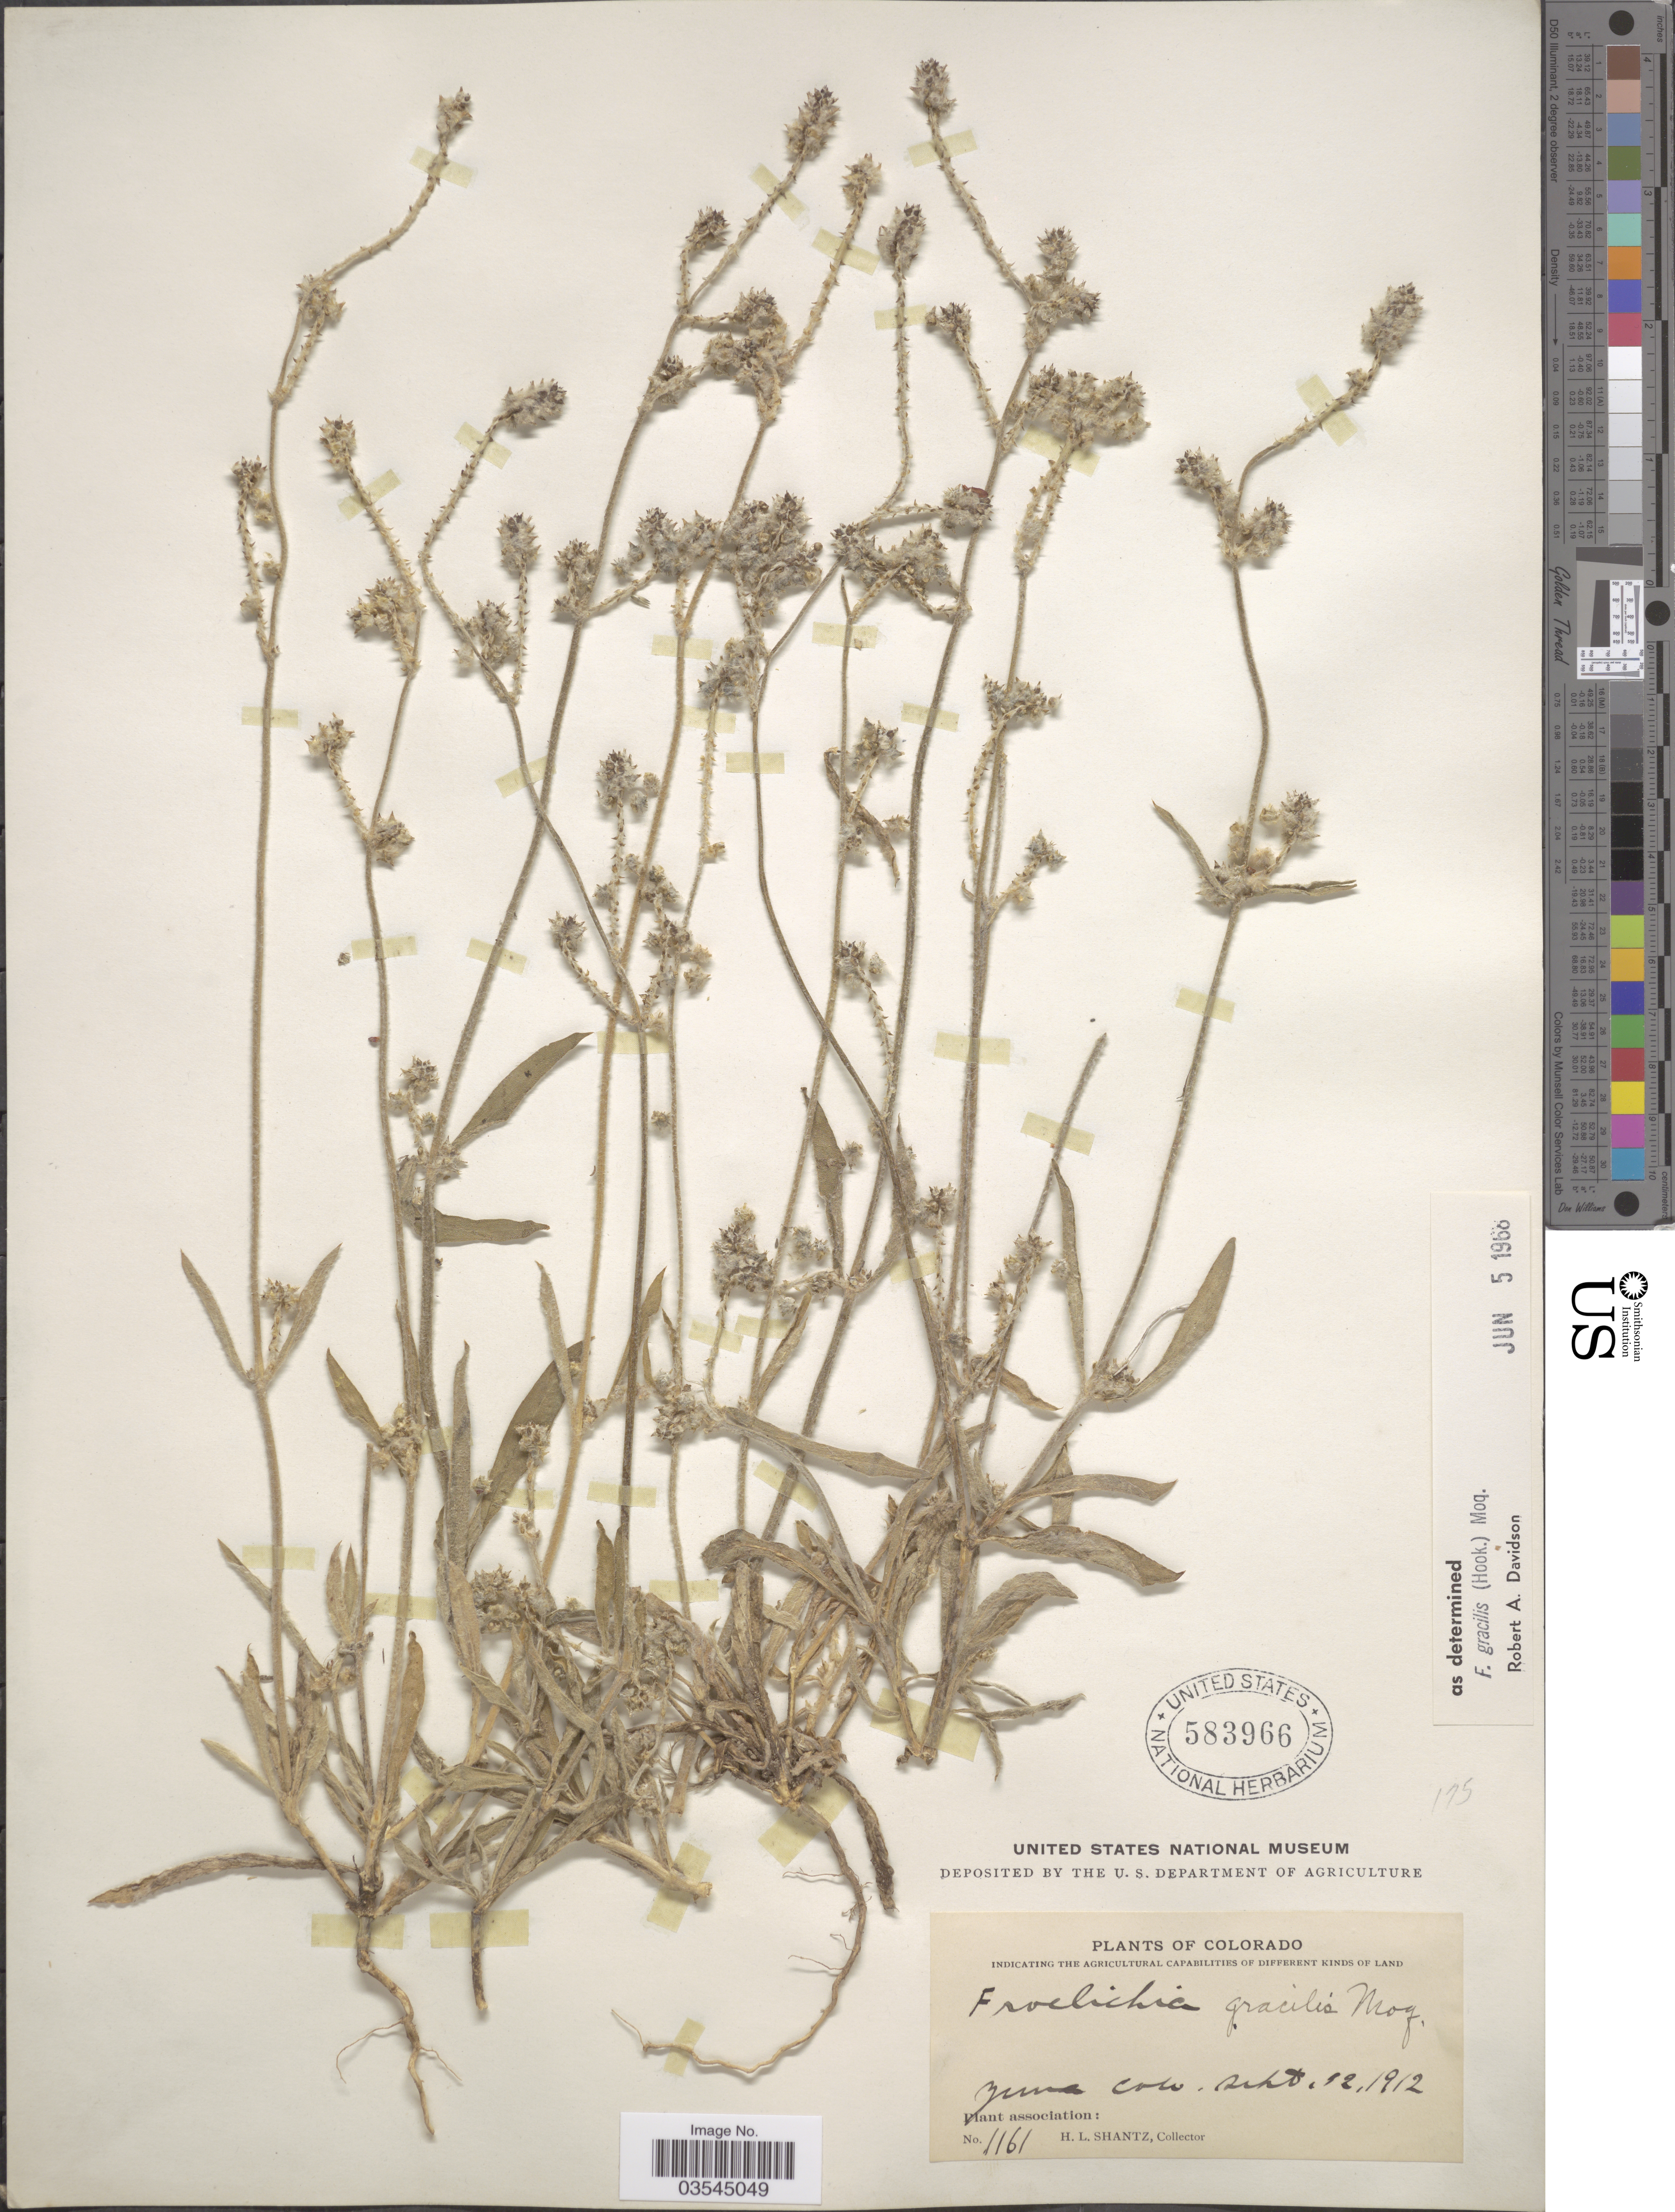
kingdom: Plantae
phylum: Tracheophyta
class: Magnoliopsida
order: Caryophyllales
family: Amaranthaceae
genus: Froelichia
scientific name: Froelichia gracilis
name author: (Hook.) Moq.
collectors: H. Shantz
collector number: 1161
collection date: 1912-09-12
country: United States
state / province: Colorado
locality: Yuma, Colo.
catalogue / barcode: US 583966